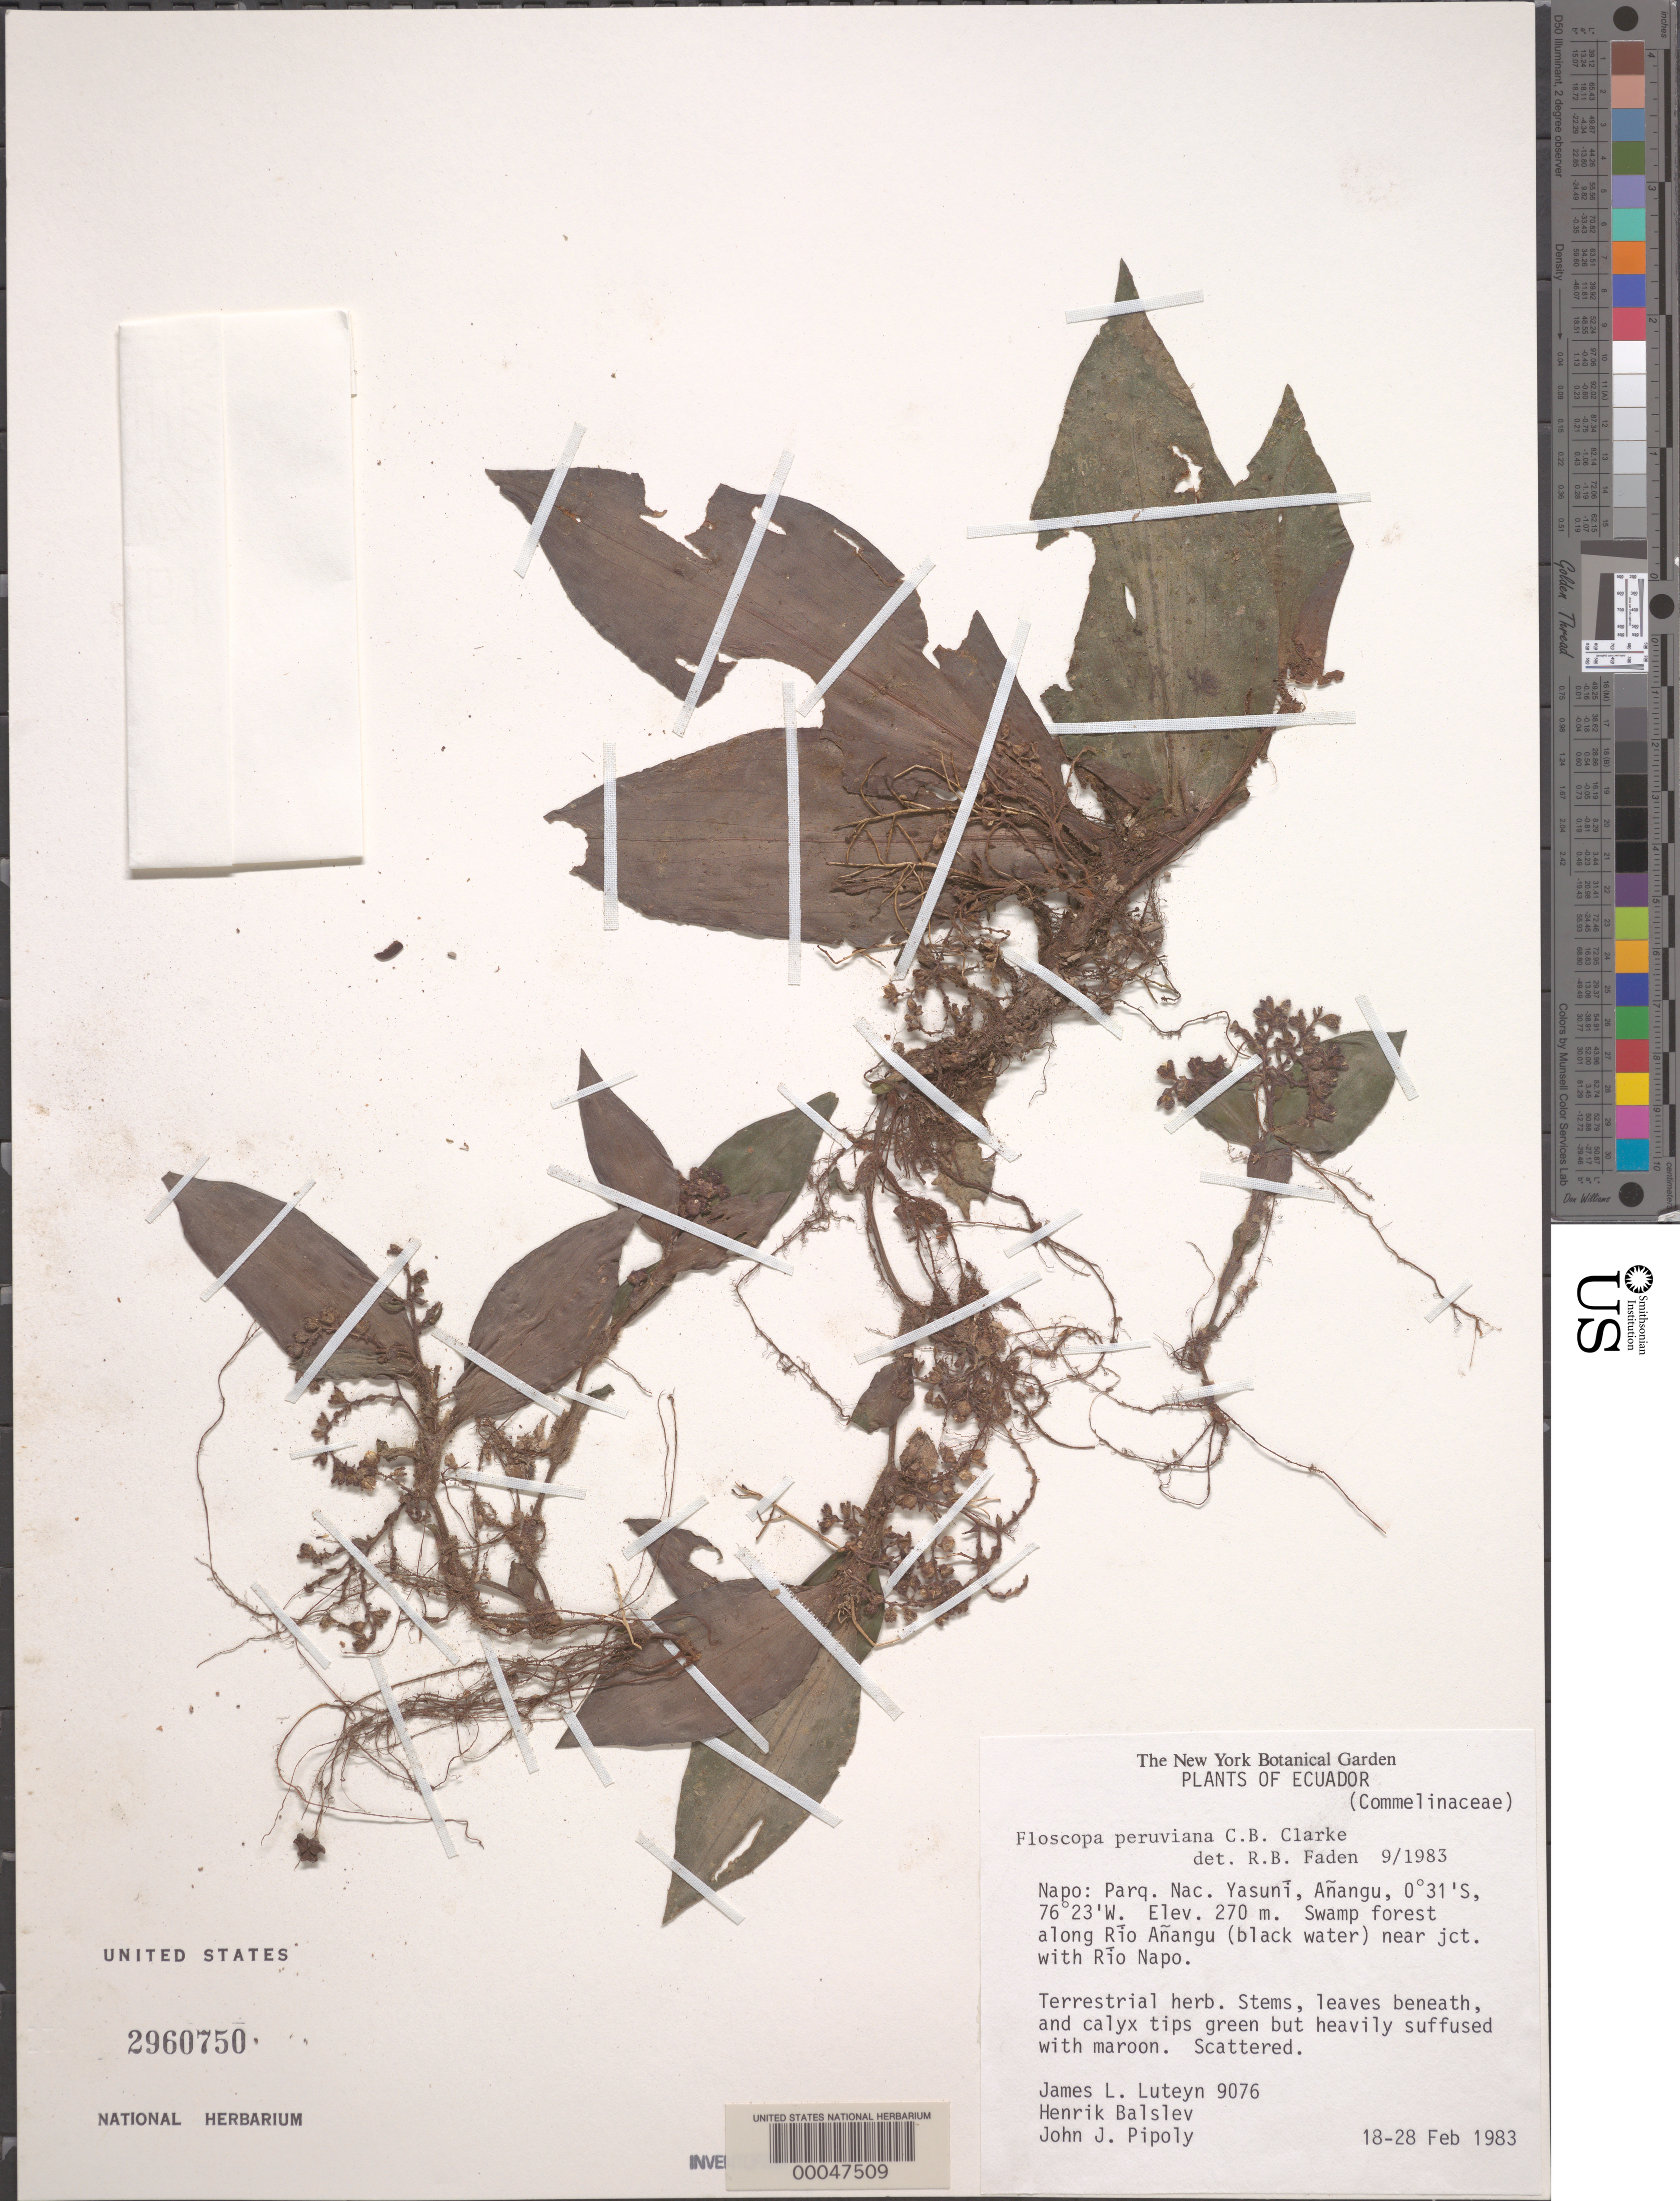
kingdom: Plantae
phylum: Tracheophyta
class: Liliopsida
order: Commelinales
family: Commelinaceae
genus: Floscopa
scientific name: Floscopa peruviana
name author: Hassk. ex C.B. Clarke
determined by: Faden, Robert B., (US), Smithsonian Institution - National Museum of Natural History (UNITED STATES)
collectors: J. L. Luteyn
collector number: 9076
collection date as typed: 18 Feb 1983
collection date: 1983-02-18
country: Ecuador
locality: Parque nat. yasuni, anangu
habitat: Swamp forest along river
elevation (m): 270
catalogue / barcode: US 2960750